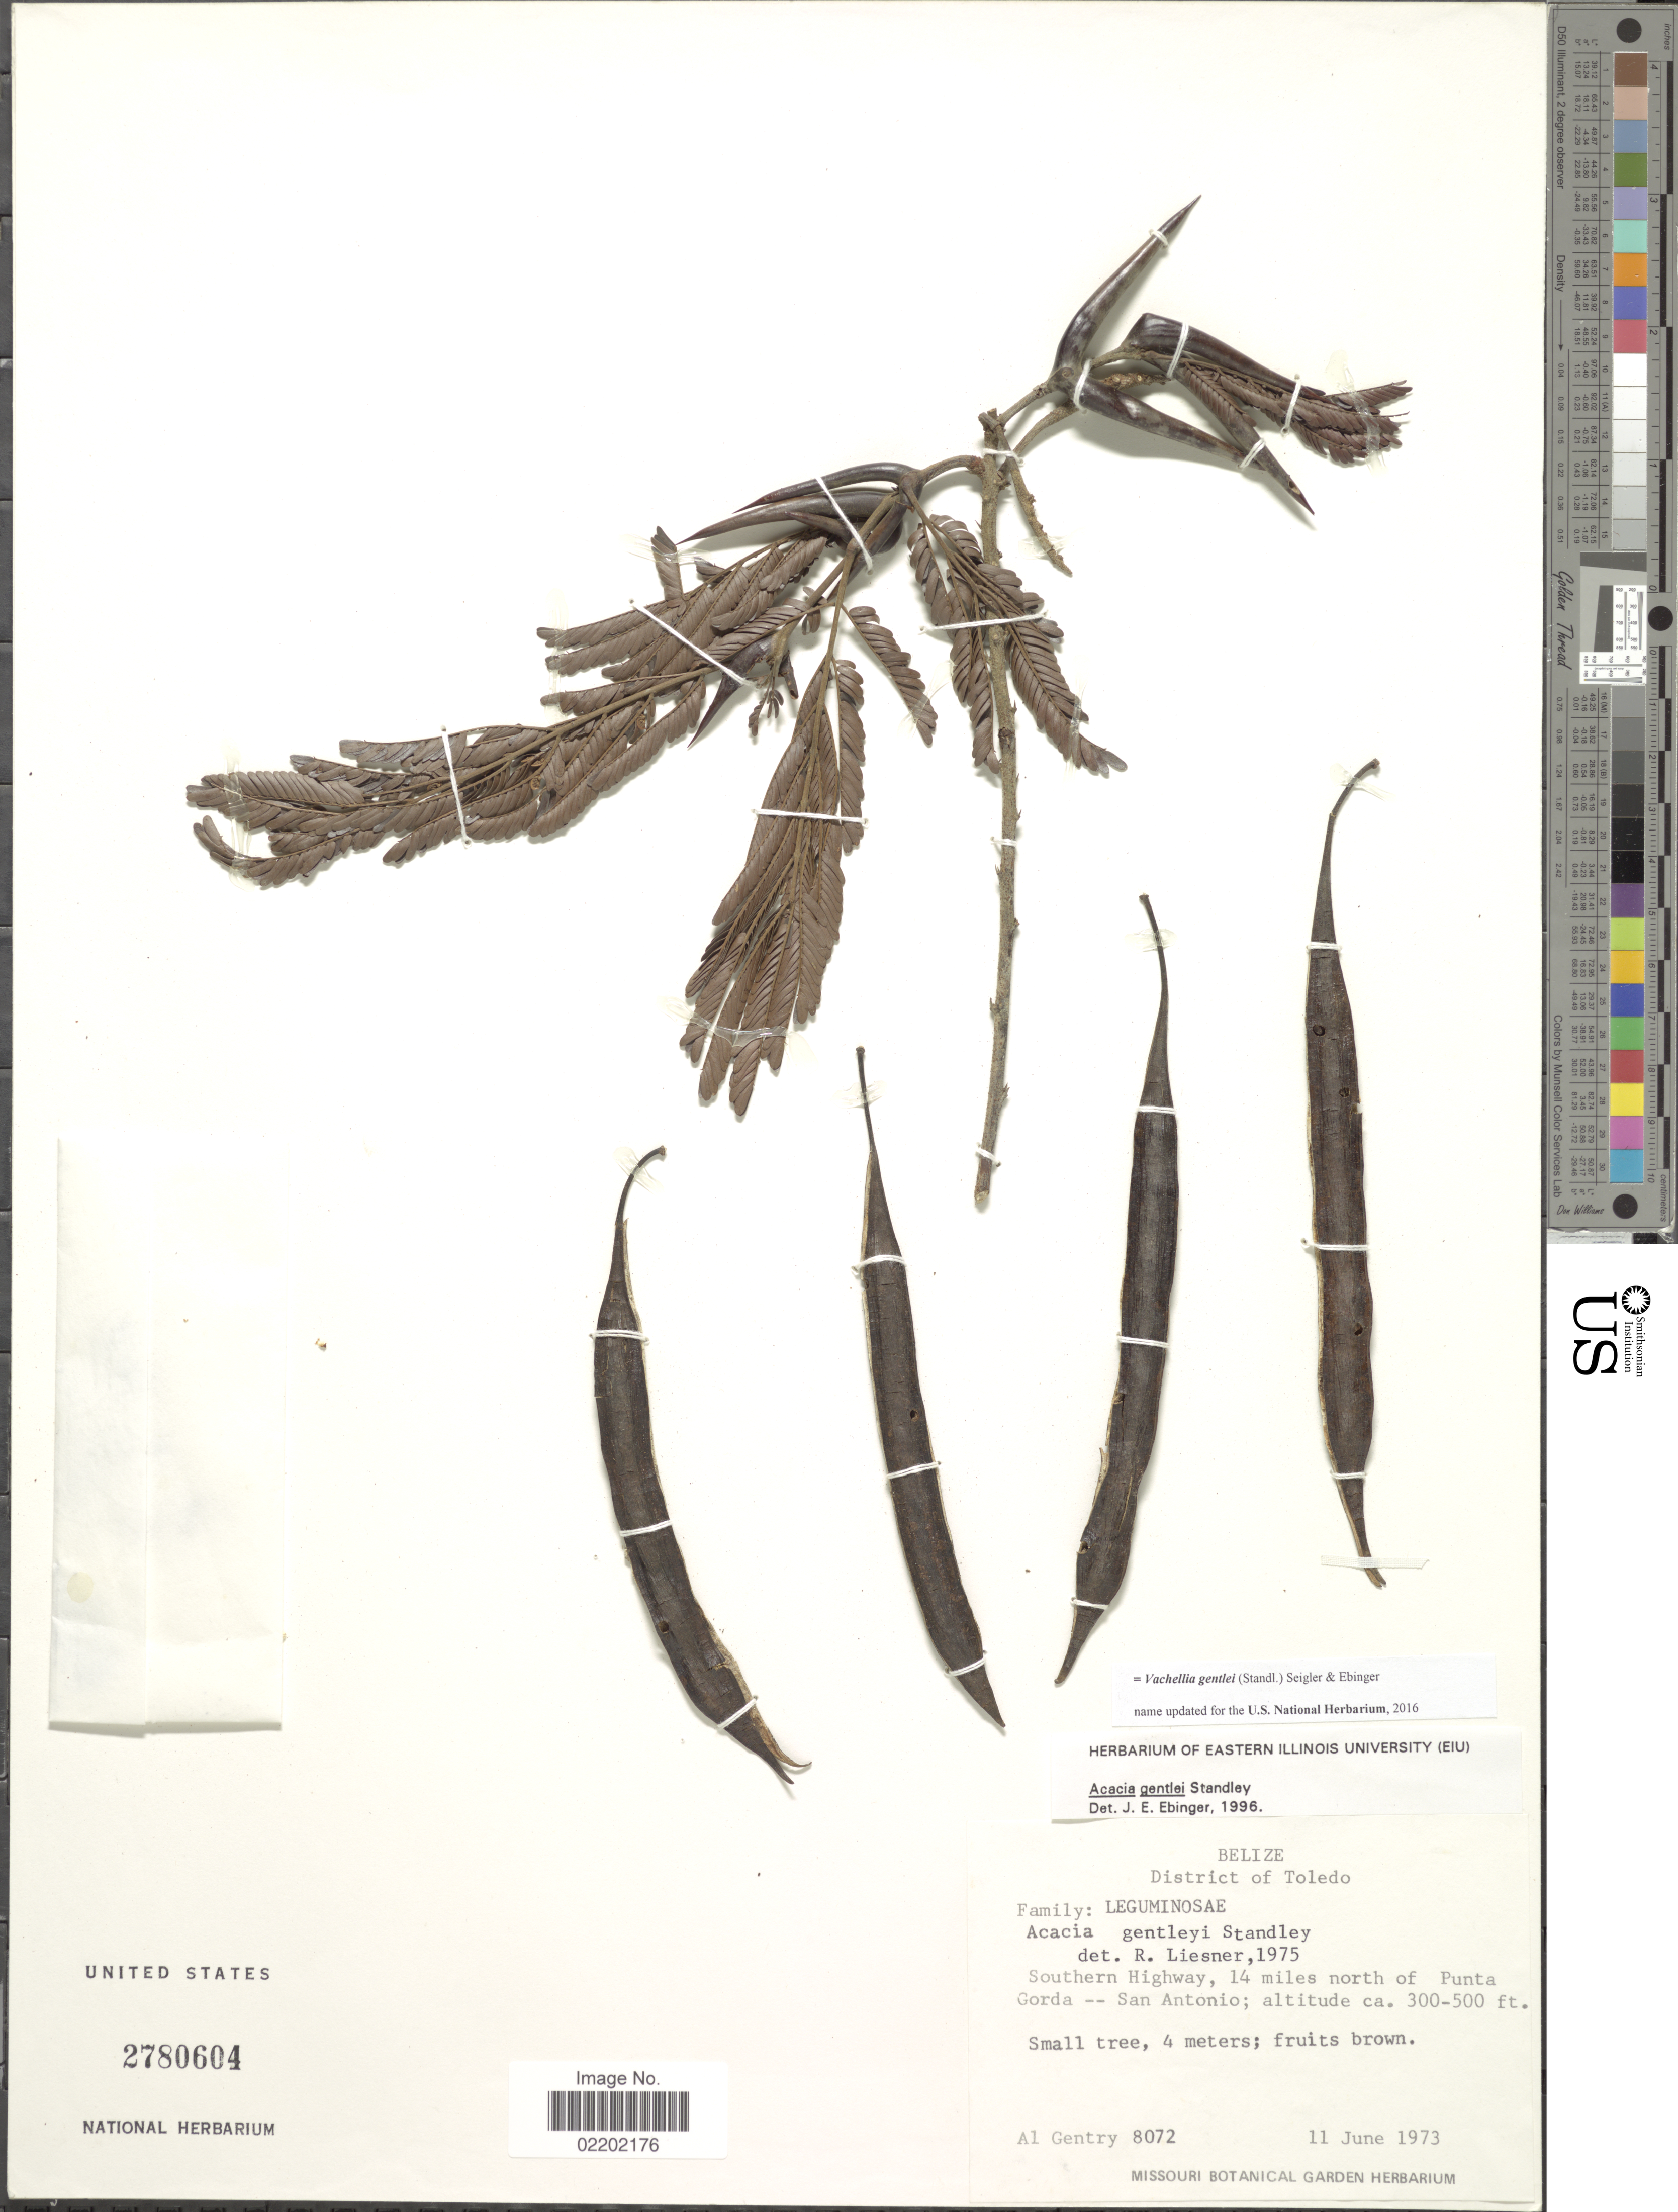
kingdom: Plantae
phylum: Tracheophyta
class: Magnoliopsida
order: Fabales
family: Fabaceae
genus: Vachellia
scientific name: Vachellia gentlei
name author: (Standl.) Seigler & Ebinger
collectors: A. H. Gentry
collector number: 8072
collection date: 1973-06-11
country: Belize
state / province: Toledo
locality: District of Toledo, southern Highway, 14 miles north of Punta Gorda -- San Antonio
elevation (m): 91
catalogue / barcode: US 2780604